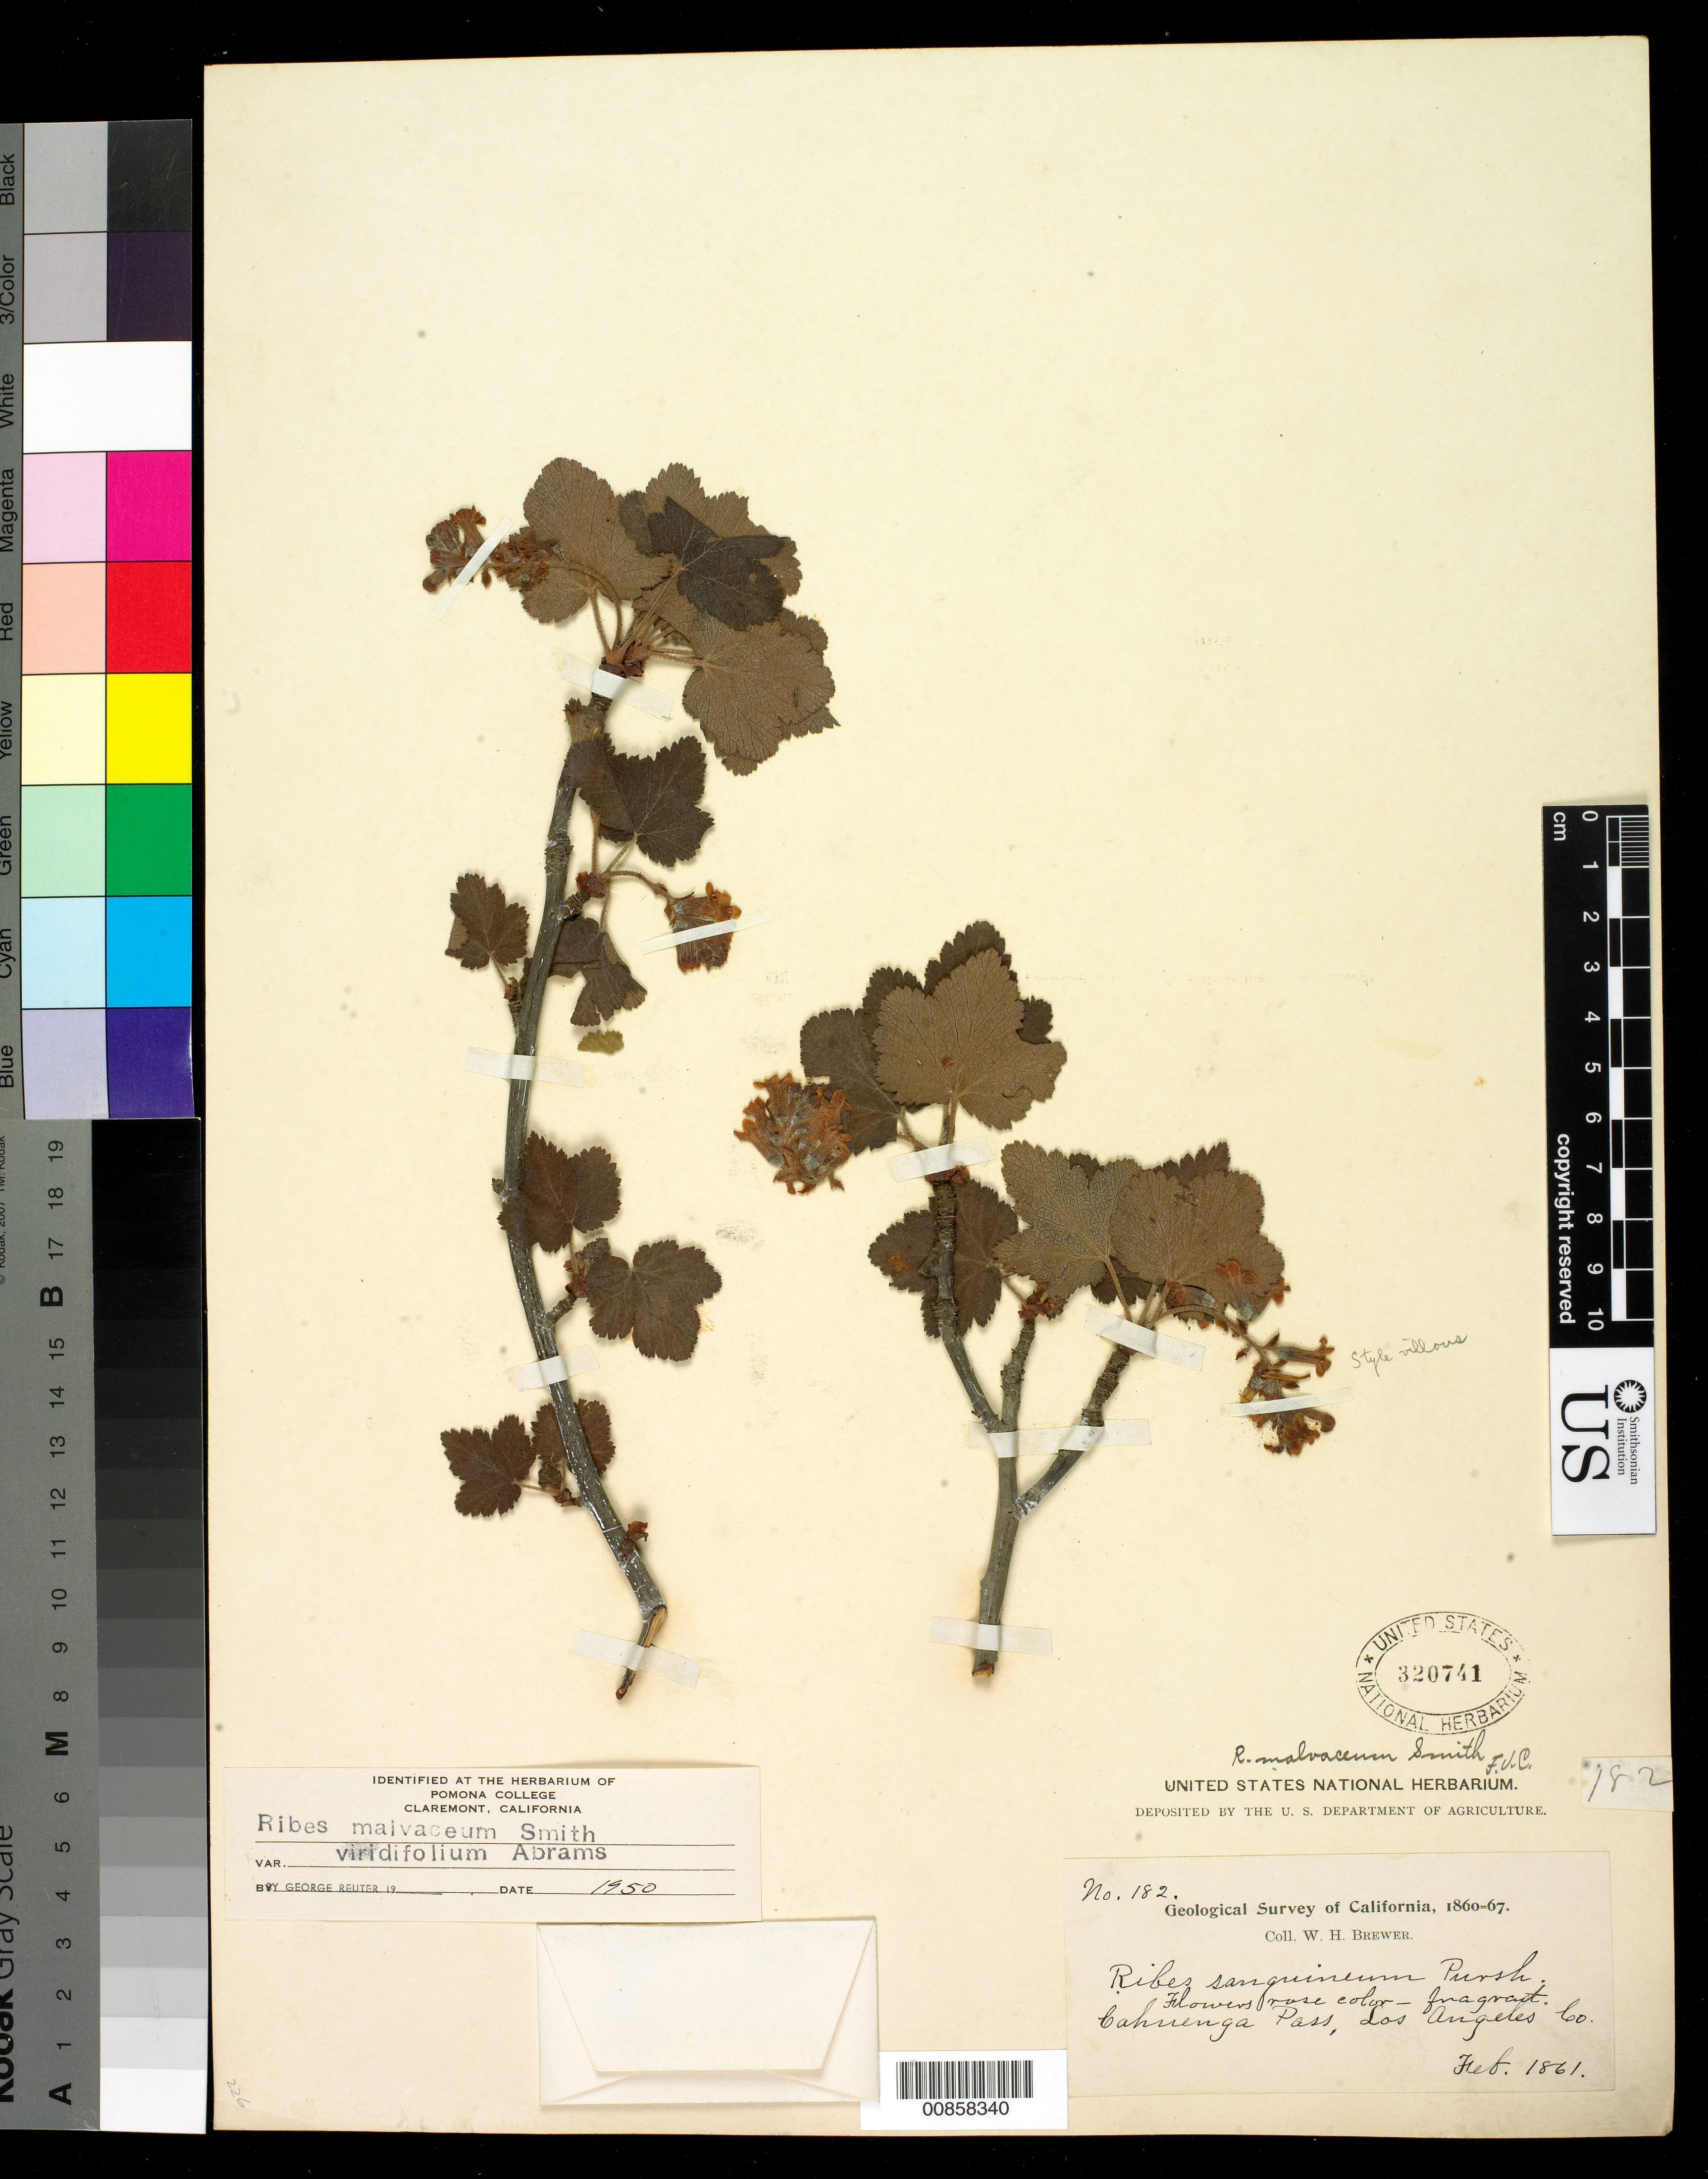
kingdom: Plantae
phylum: Tracheophyta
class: Magnoliopsida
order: Saxifragales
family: Grossulariaceae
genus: Ribes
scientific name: Ribes malvaceum var. viridifolium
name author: Abrams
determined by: Reuter, --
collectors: W. H. Brewer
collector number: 182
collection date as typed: Feb 1861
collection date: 1861-02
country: United States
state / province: California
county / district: Los Angeles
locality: Cahuenga Pass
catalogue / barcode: US 320741